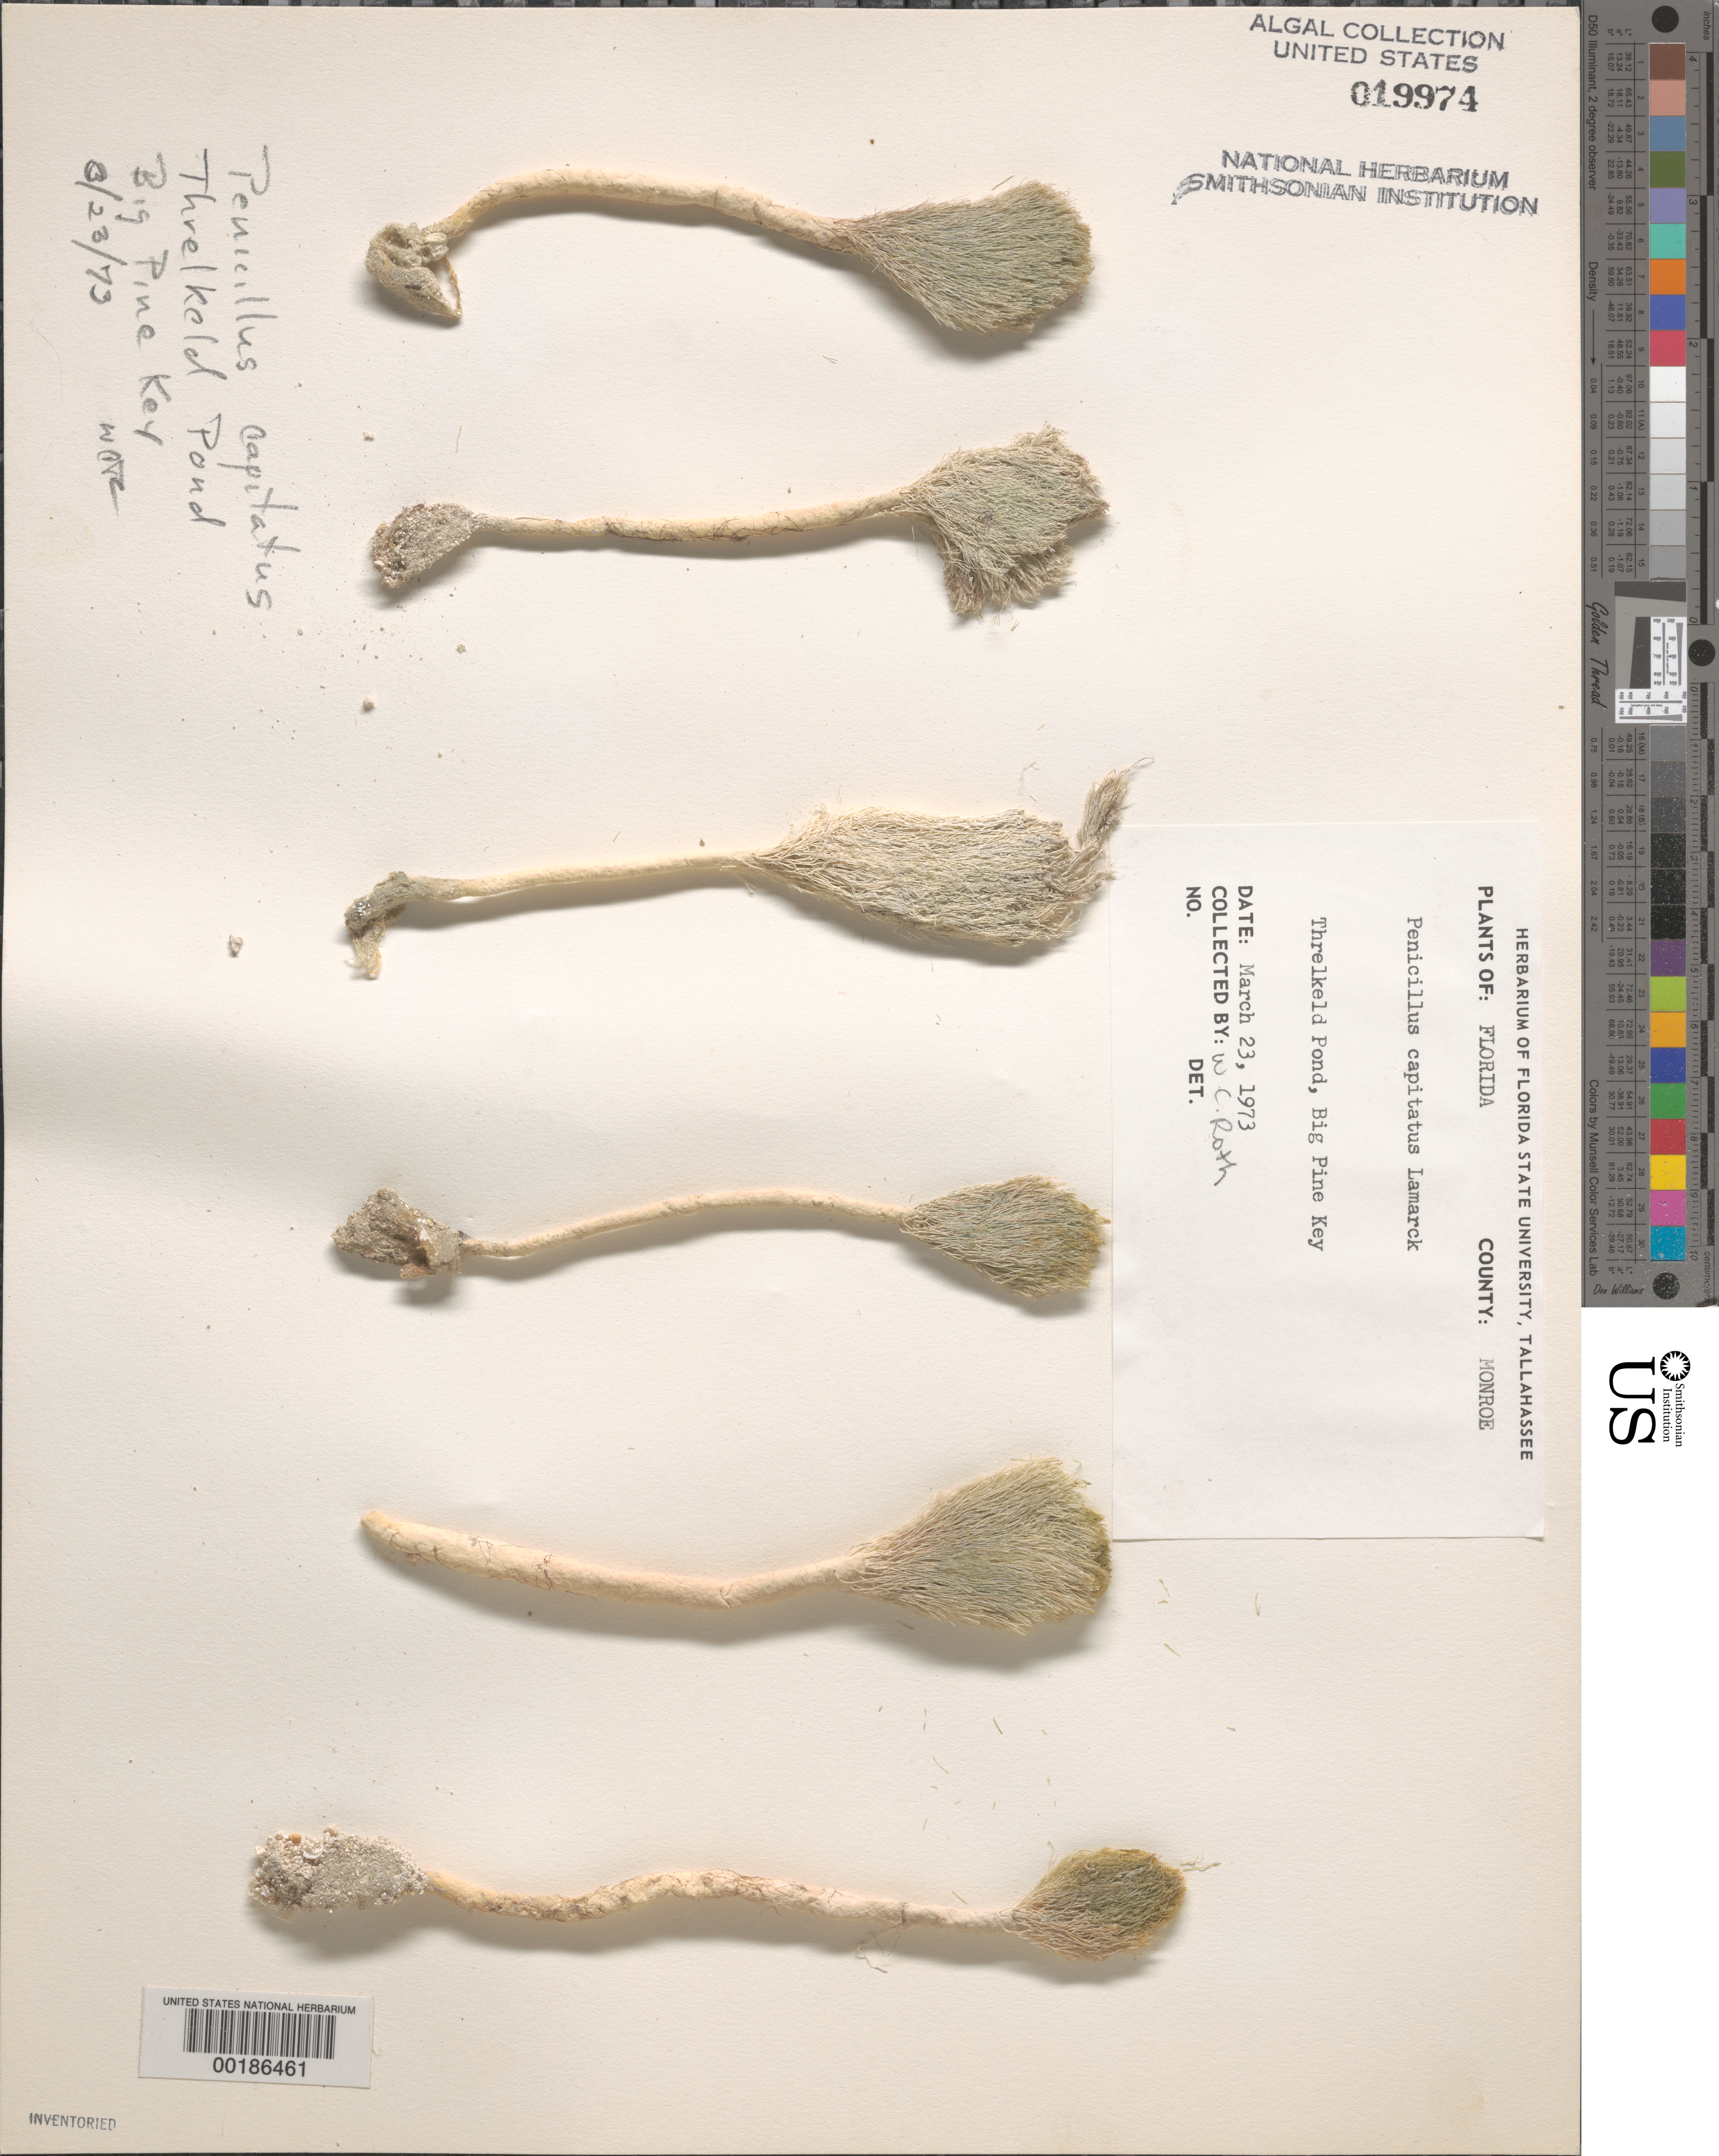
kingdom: Plantae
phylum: Chlorophyta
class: Ulvophyceae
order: Bryopsidales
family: Udoteaceae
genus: Penicillus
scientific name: Penicillus capitatus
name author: Lam.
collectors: W. C. Roth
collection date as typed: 23 Mar 1976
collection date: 1976-03-23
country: United States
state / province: Florida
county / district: Monroe County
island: Big Pine Key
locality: Threlkeld Pond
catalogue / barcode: US 19974